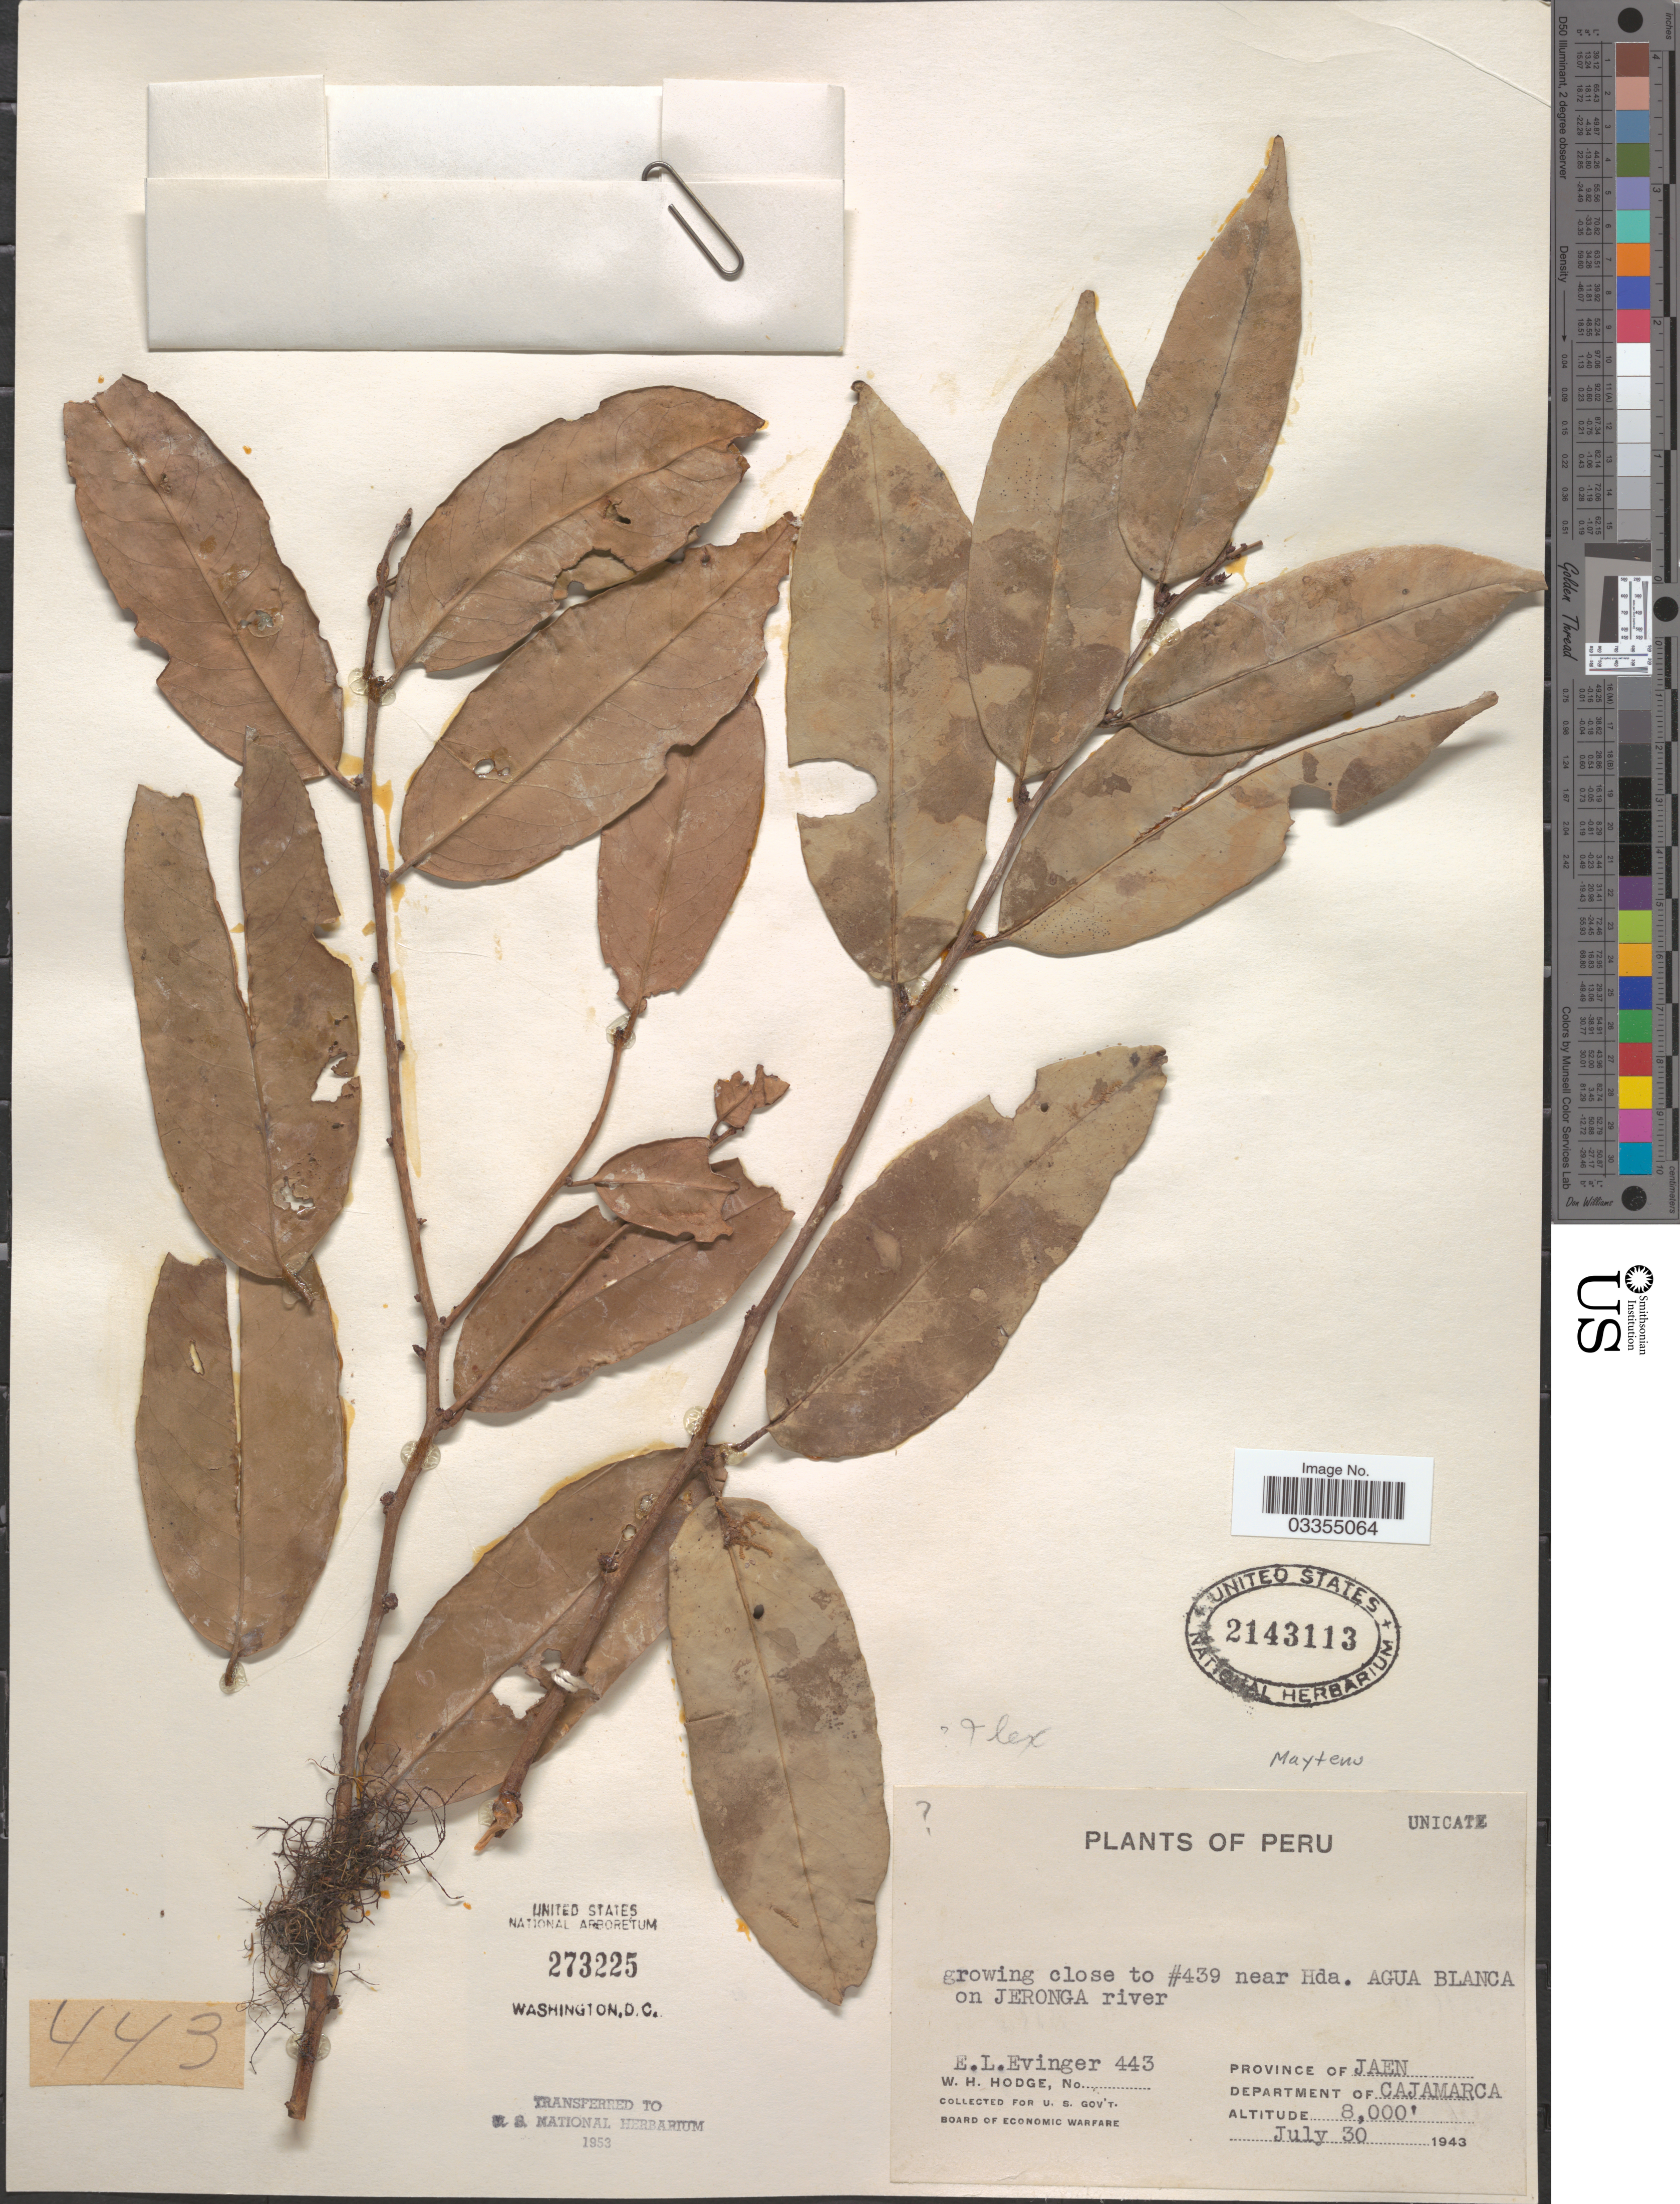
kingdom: Plantae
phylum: Tracheophyta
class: Magnoliopsida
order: Celastrales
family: Celastraceae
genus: Maytenus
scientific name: Maytenus sp.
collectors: E. Evinger & W. Hodge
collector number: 443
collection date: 1943-07-30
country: Peru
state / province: Cajamarca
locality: Near Hda. Agua Blanca on Jeronga river. Province of Jaen. Department of Cajamarca.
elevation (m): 2438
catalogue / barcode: US 2143113